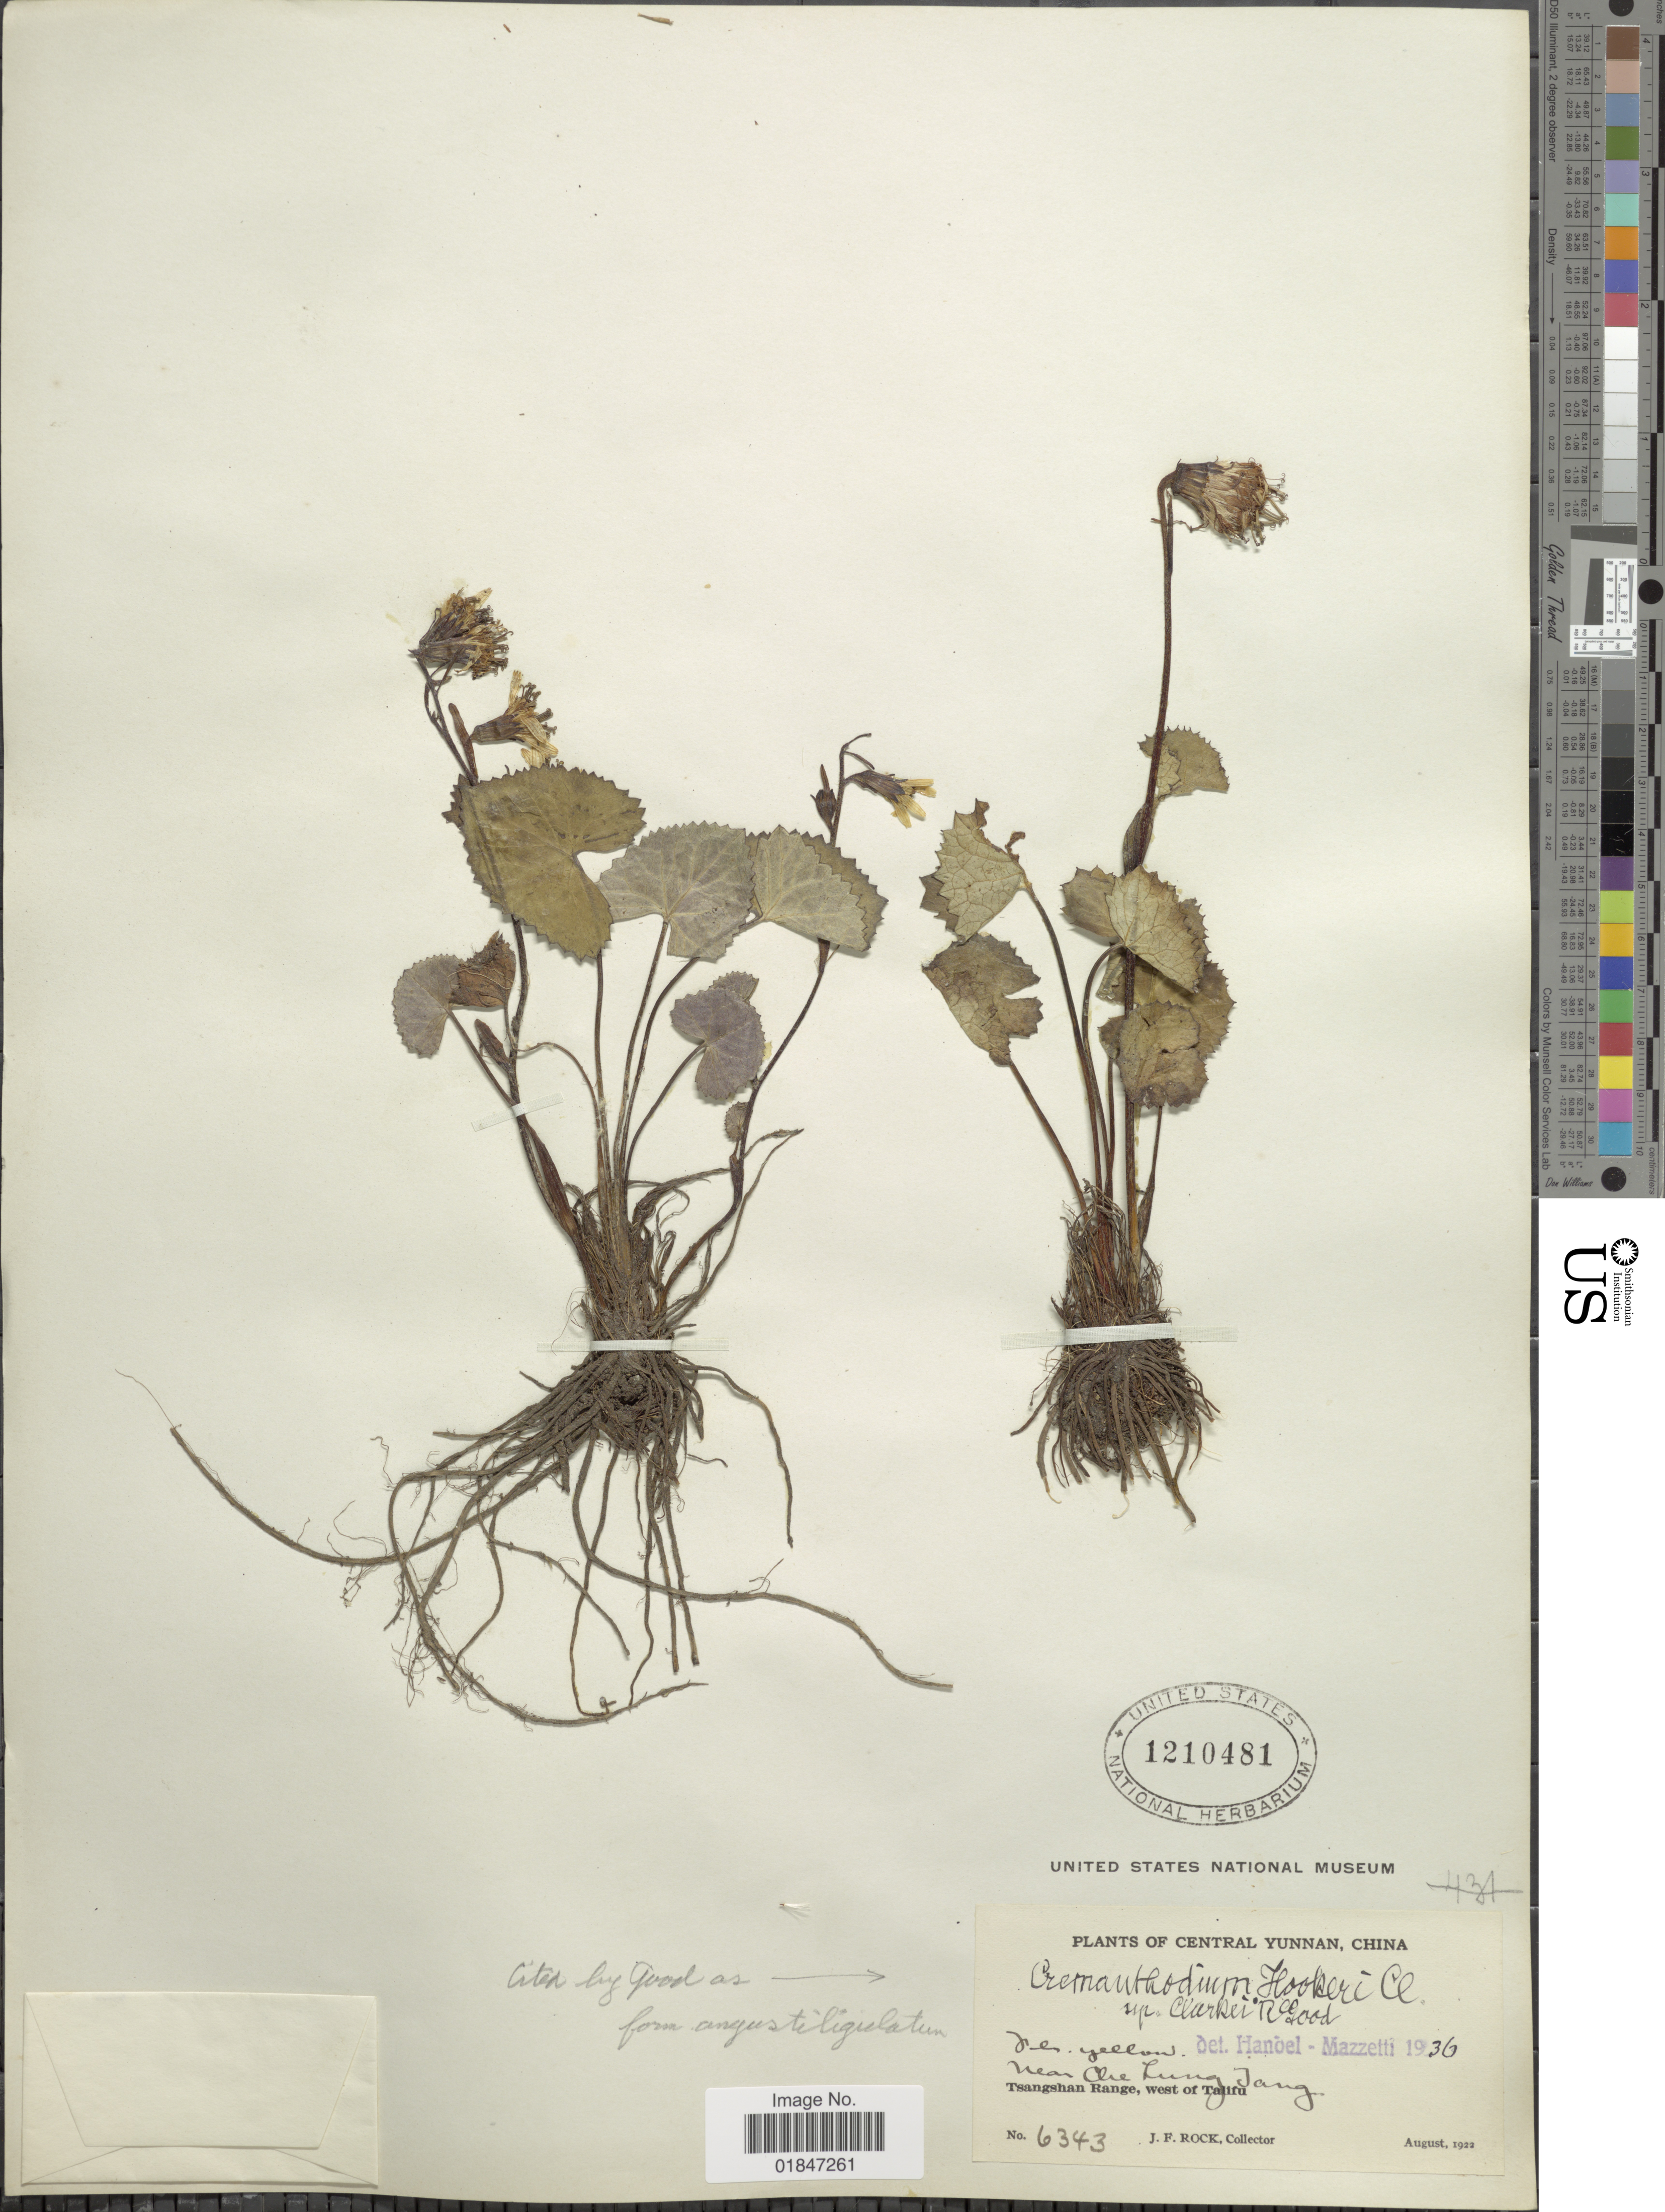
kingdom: Plantae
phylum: Tracheophyta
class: Magnoliopsida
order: Asterales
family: Asteraceae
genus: Ligularia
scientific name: Ligularia hookeri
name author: (C.B. Clarke) Hand.-Mazz.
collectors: J. Rock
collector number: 6343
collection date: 1922-08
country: China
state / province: Yunnan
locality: Central Yunnan, China. Near Che Lung Tang, Tsangshan Range, west of Talifu.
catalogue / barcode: US 1210481